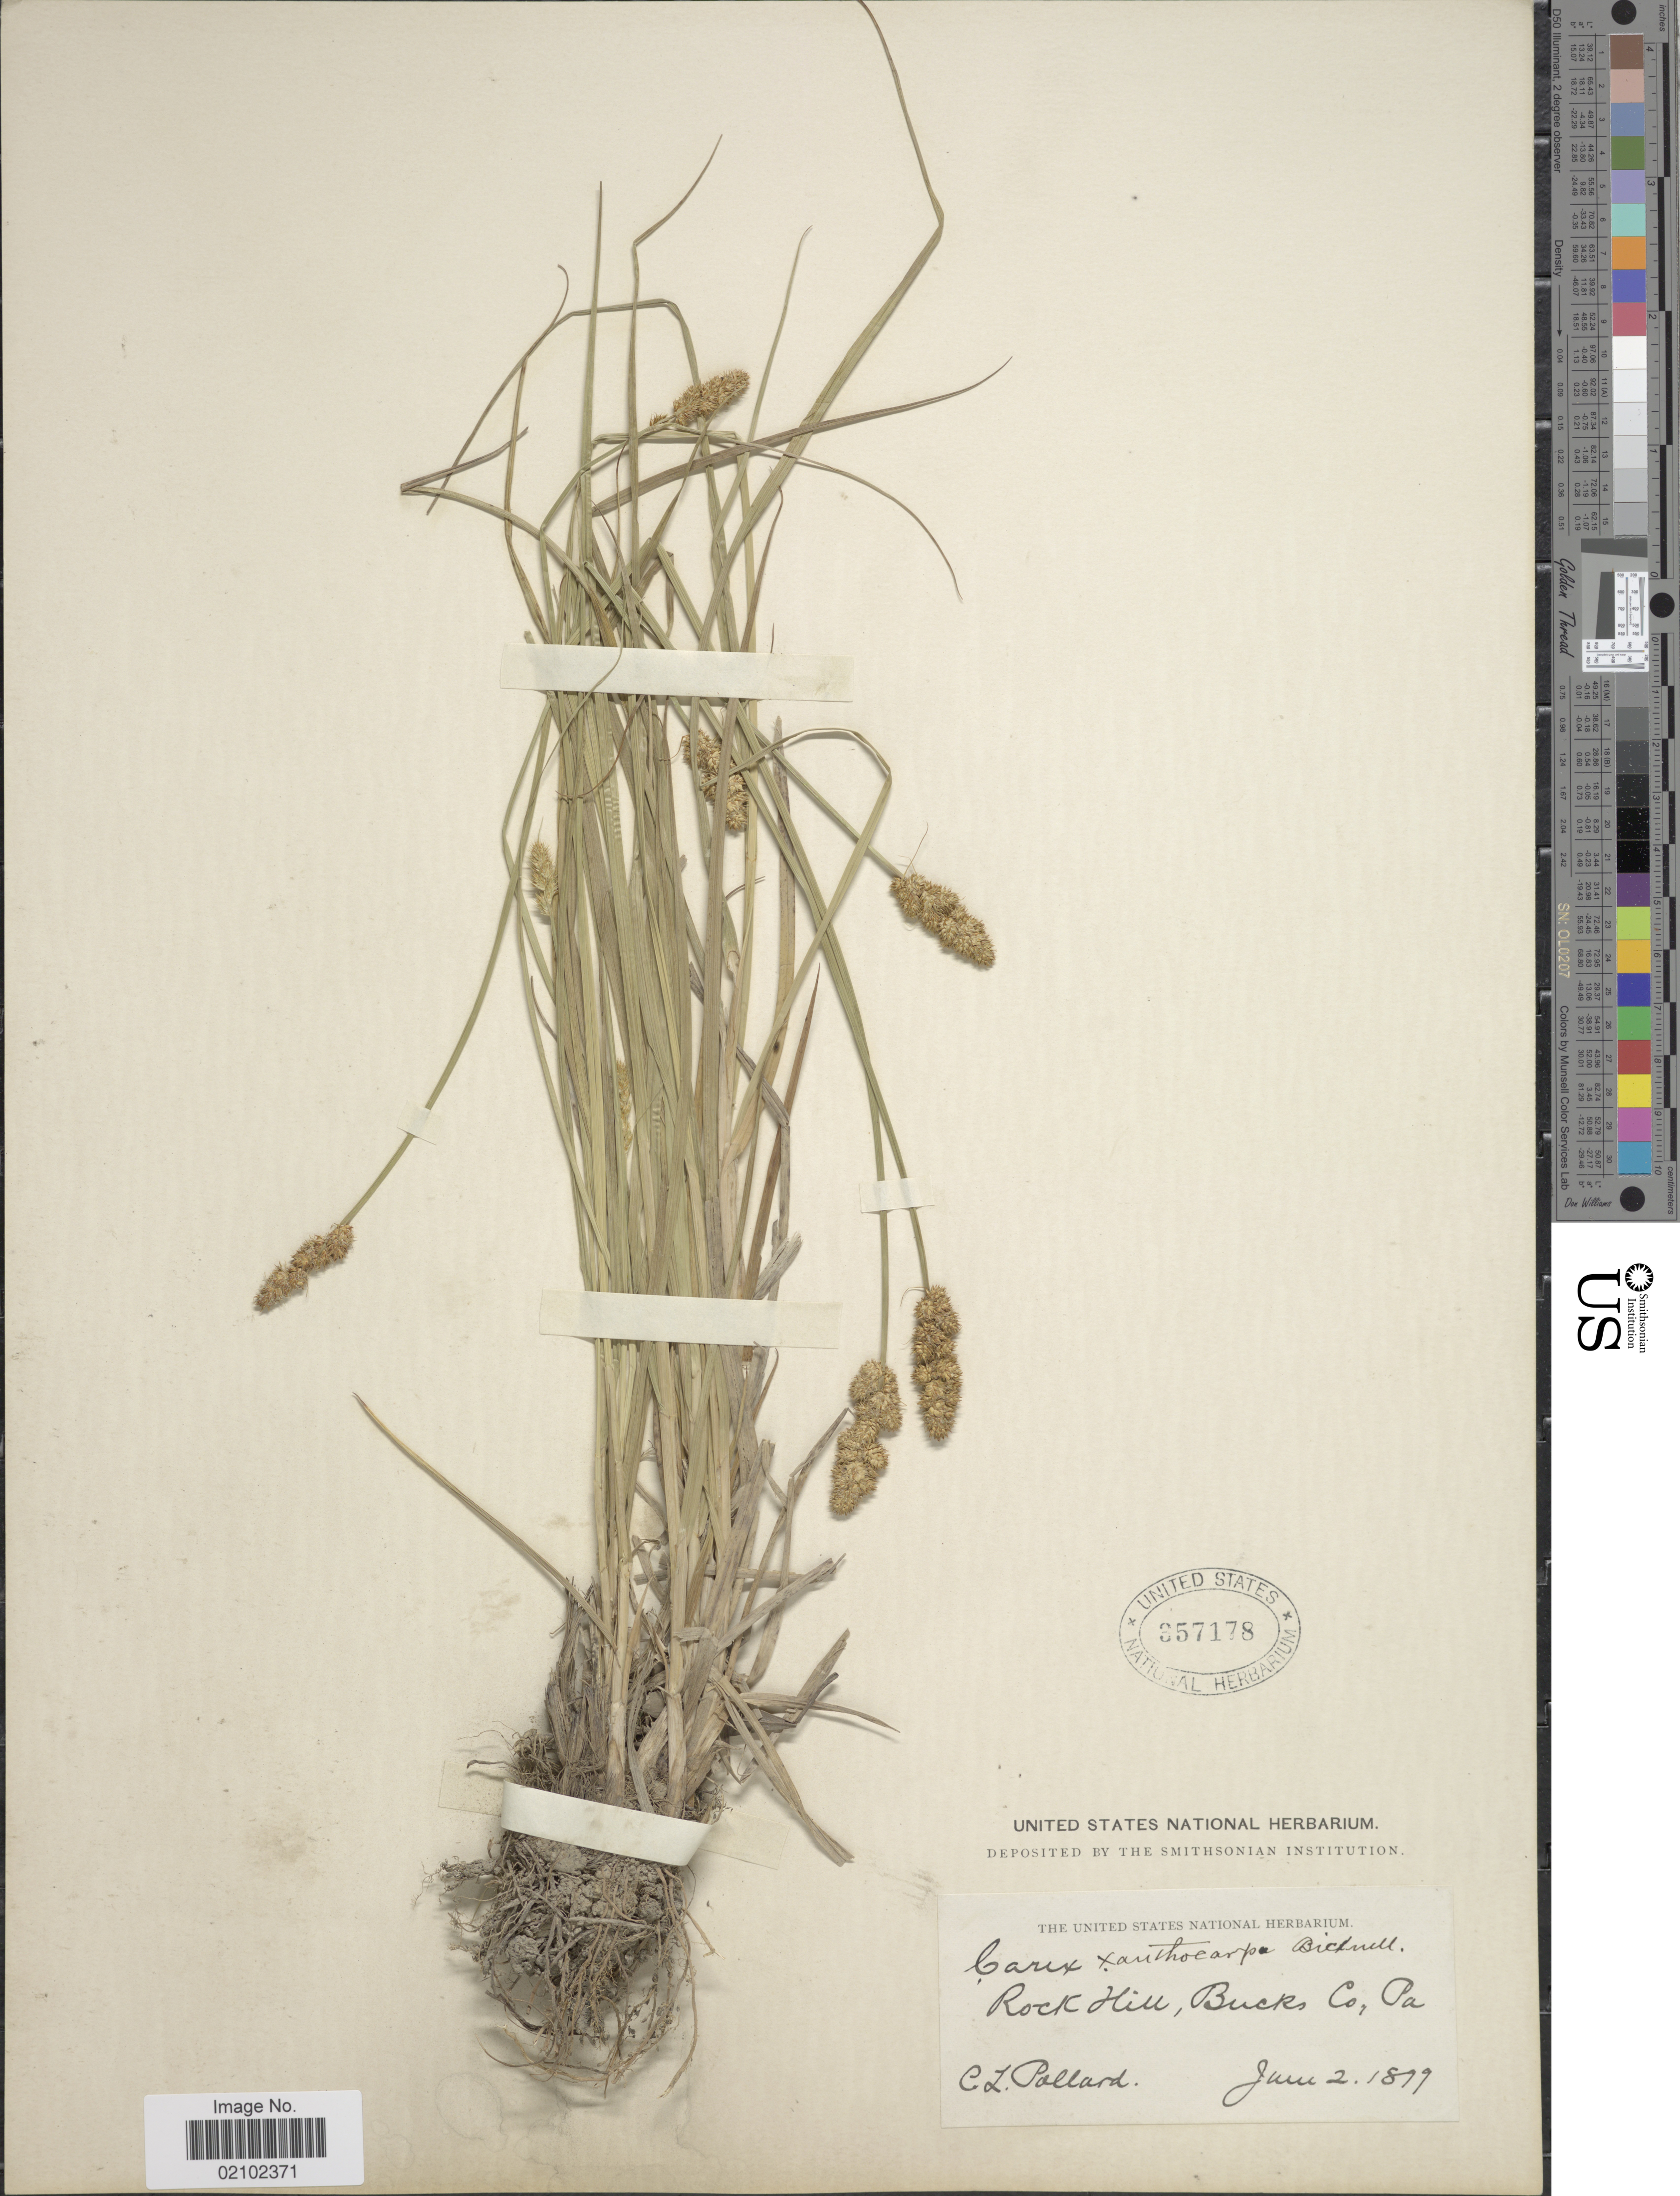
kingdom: Plantae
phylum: Tracheophyta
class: Liliopsida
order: Poales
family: Cyperaceae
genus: Carex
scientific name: Carex annectens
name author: (E.P. Bicknell) E.P. Bicknell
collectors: C. L. Pollard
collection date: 1899-06-02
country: United States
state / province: Pennsylvania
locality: Rock Hill, Bucks Co.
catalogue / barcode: US 357178